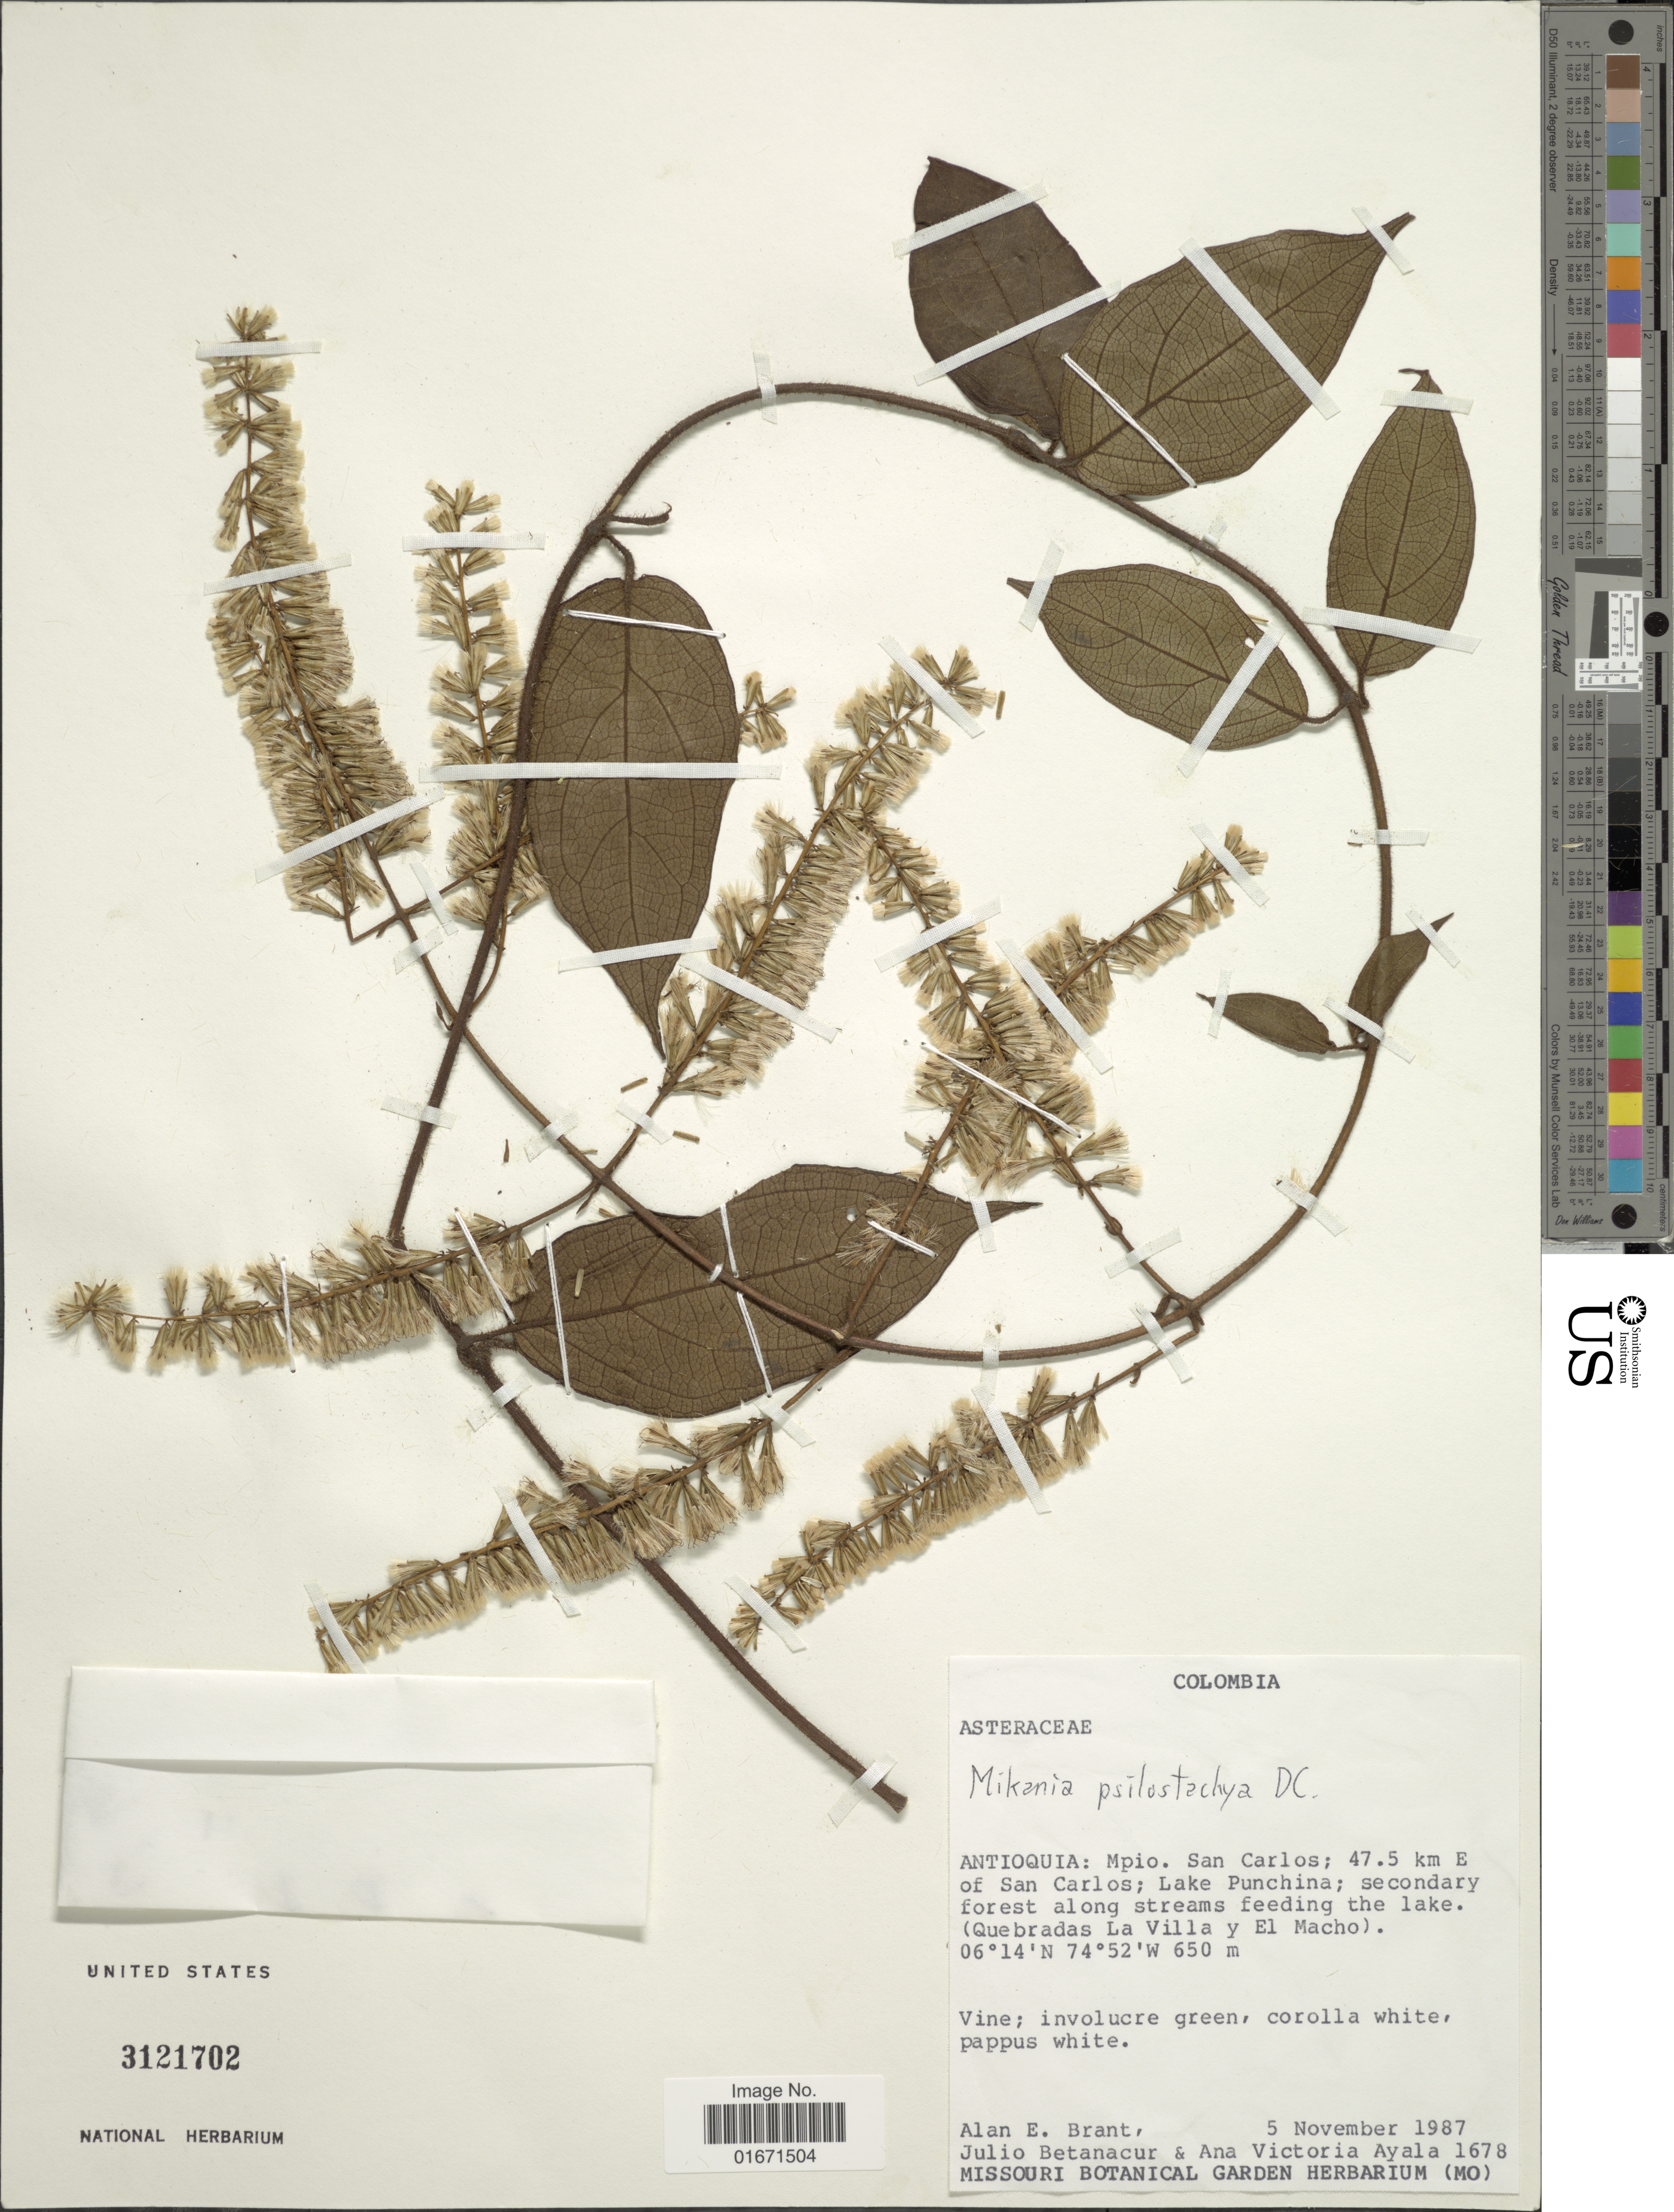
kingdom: Plantae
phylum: Tracheophyta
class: Magnoliopsida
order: Asterales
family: Asteraceae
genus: Mikania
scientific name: Mikania psilostachya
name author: DC.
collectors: A. Brant, J. Betanacur & A. V. Ayala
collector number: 1678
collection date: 1987-11-05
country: Colombia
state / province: Antioquia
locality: Antioquia: Mpio. San Carlos; 47.5 km E of San Carlos; Lake Punchina; secondary forest along streams feeding the lake. (Quebradas La Villa y El Macho)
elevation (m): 650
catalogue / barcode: US 3121702